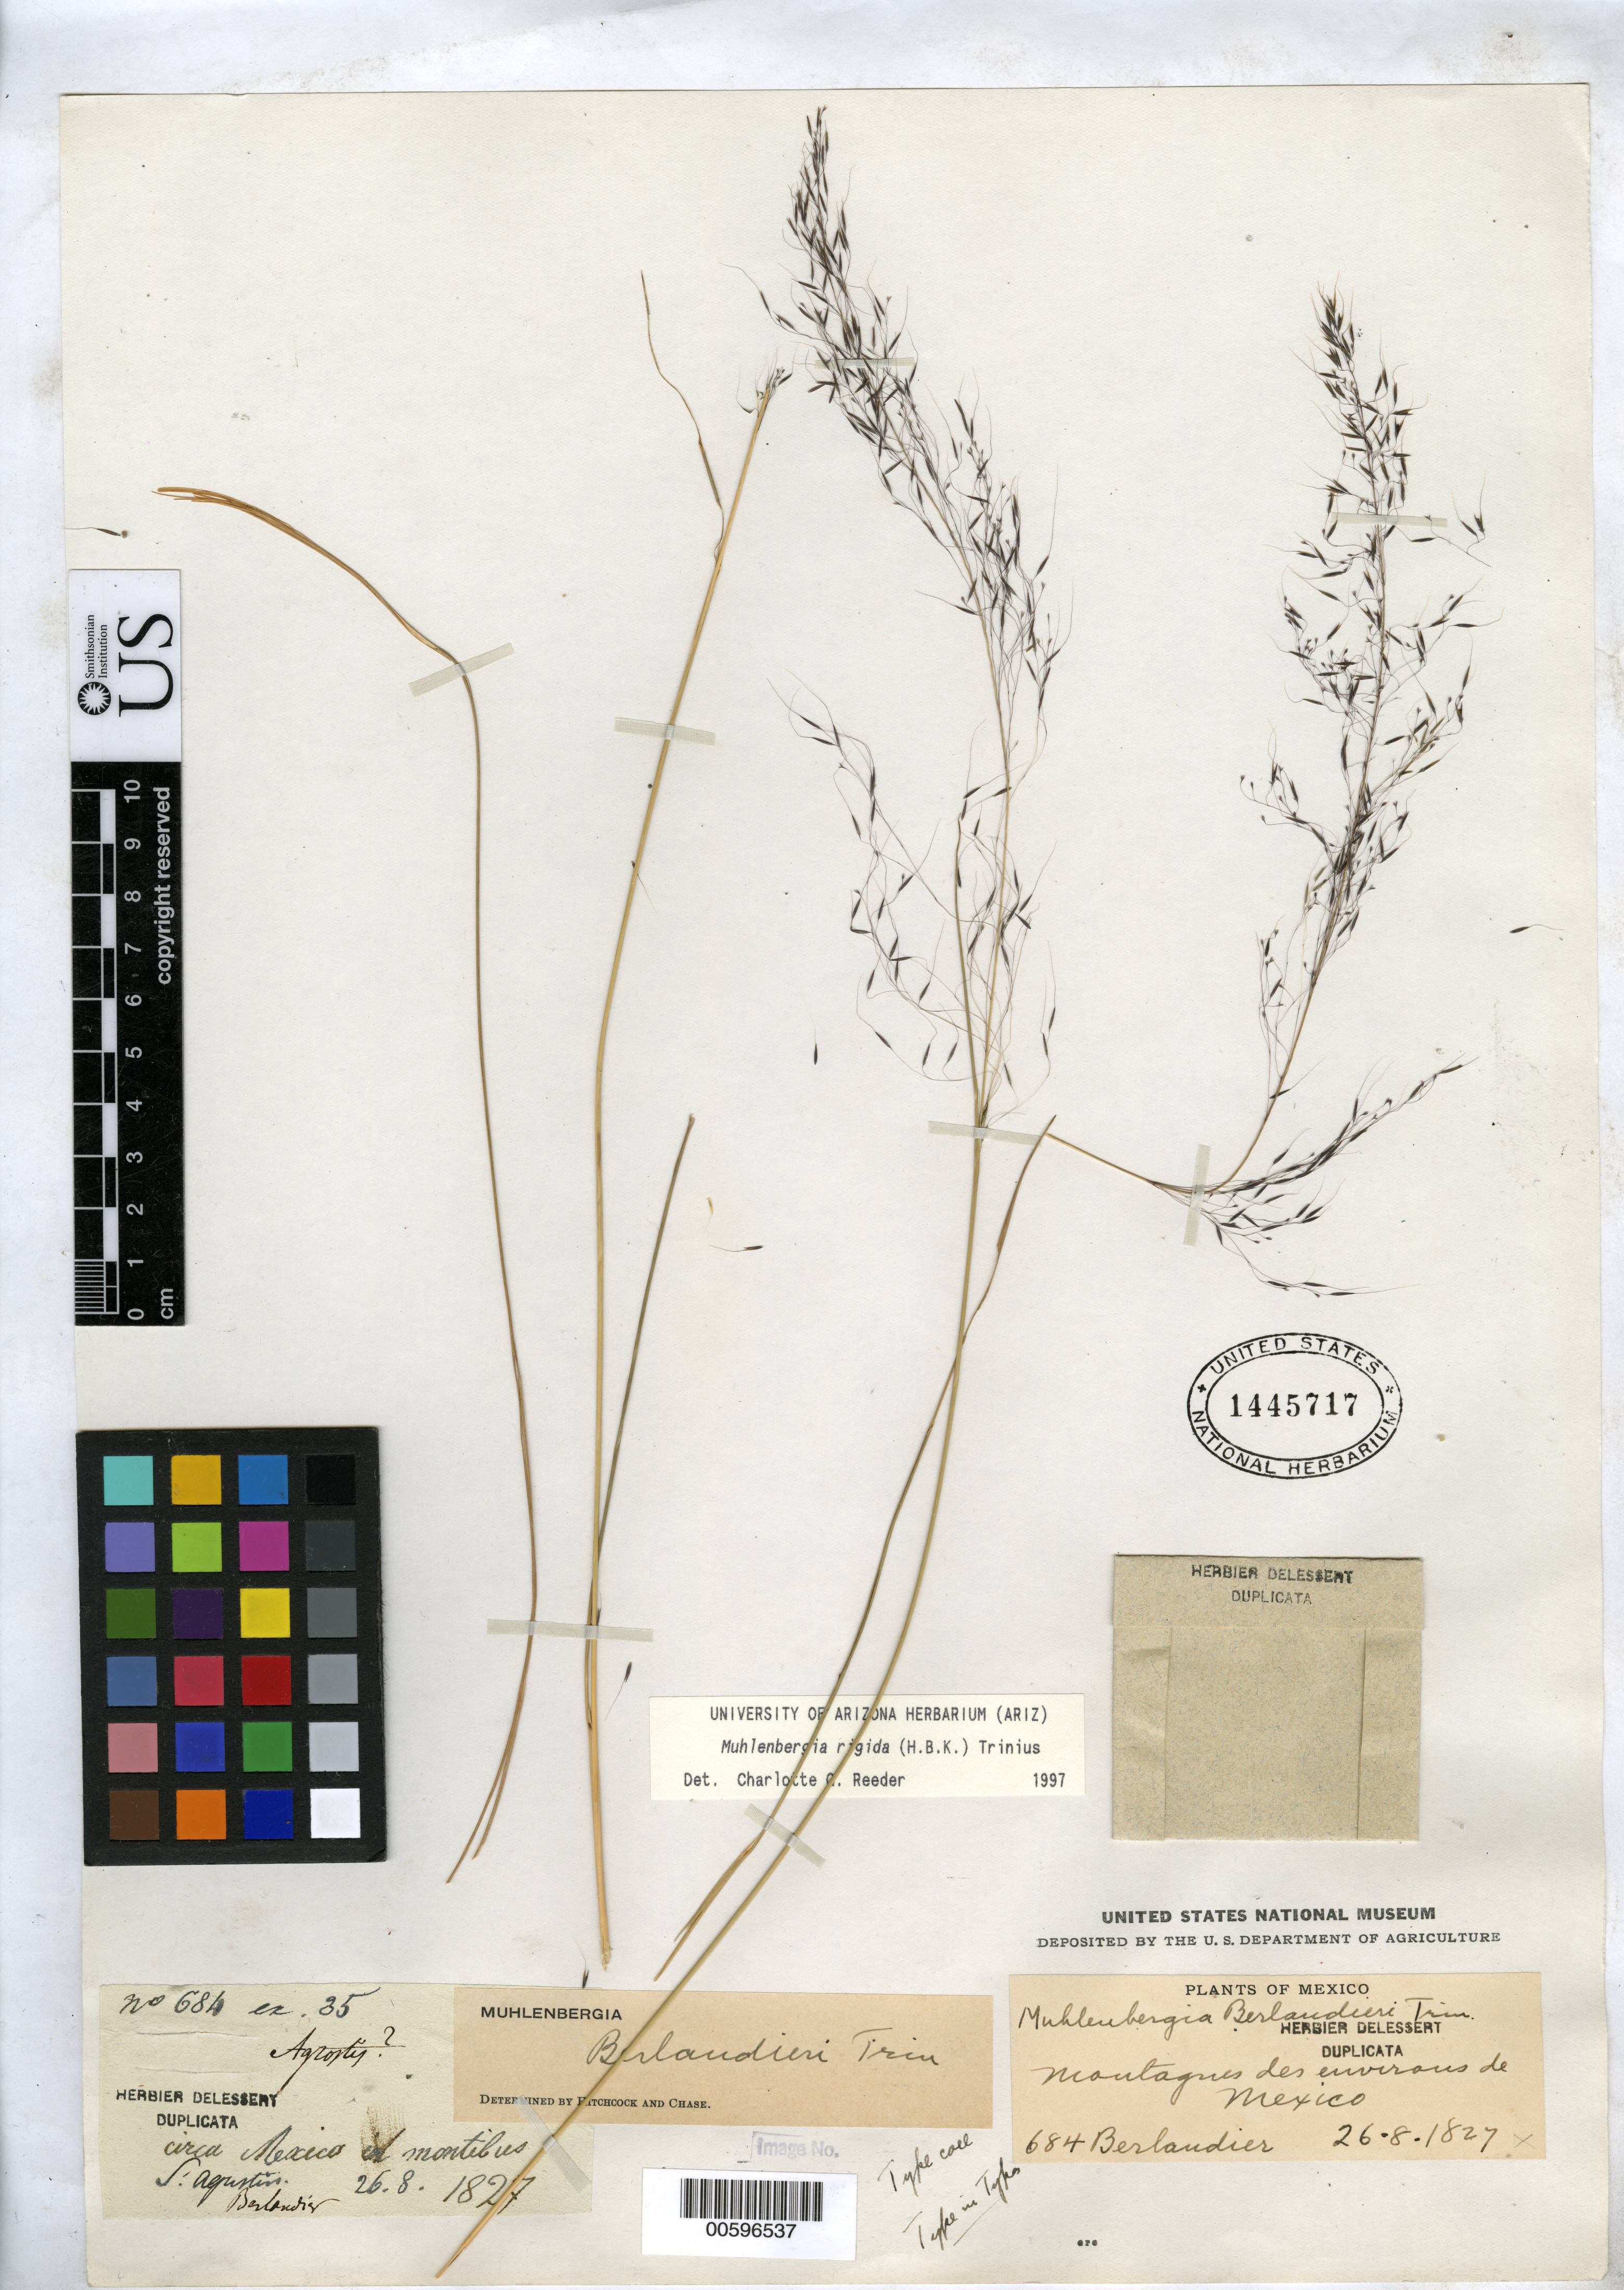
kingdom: Plantae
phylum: Tracheophyta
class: Liliopsida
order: Poales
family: Poaceae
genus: Muhlenbergia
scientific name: Muhlenbergia berlandieri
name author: Trin.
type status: Syntype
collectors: J. L. Berlandier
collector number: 684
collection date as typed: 26 Aug 1827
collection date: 1827-08-26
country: Mexico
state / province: México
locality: Montagnes des environs de Mexico.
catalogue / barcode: US 1445717